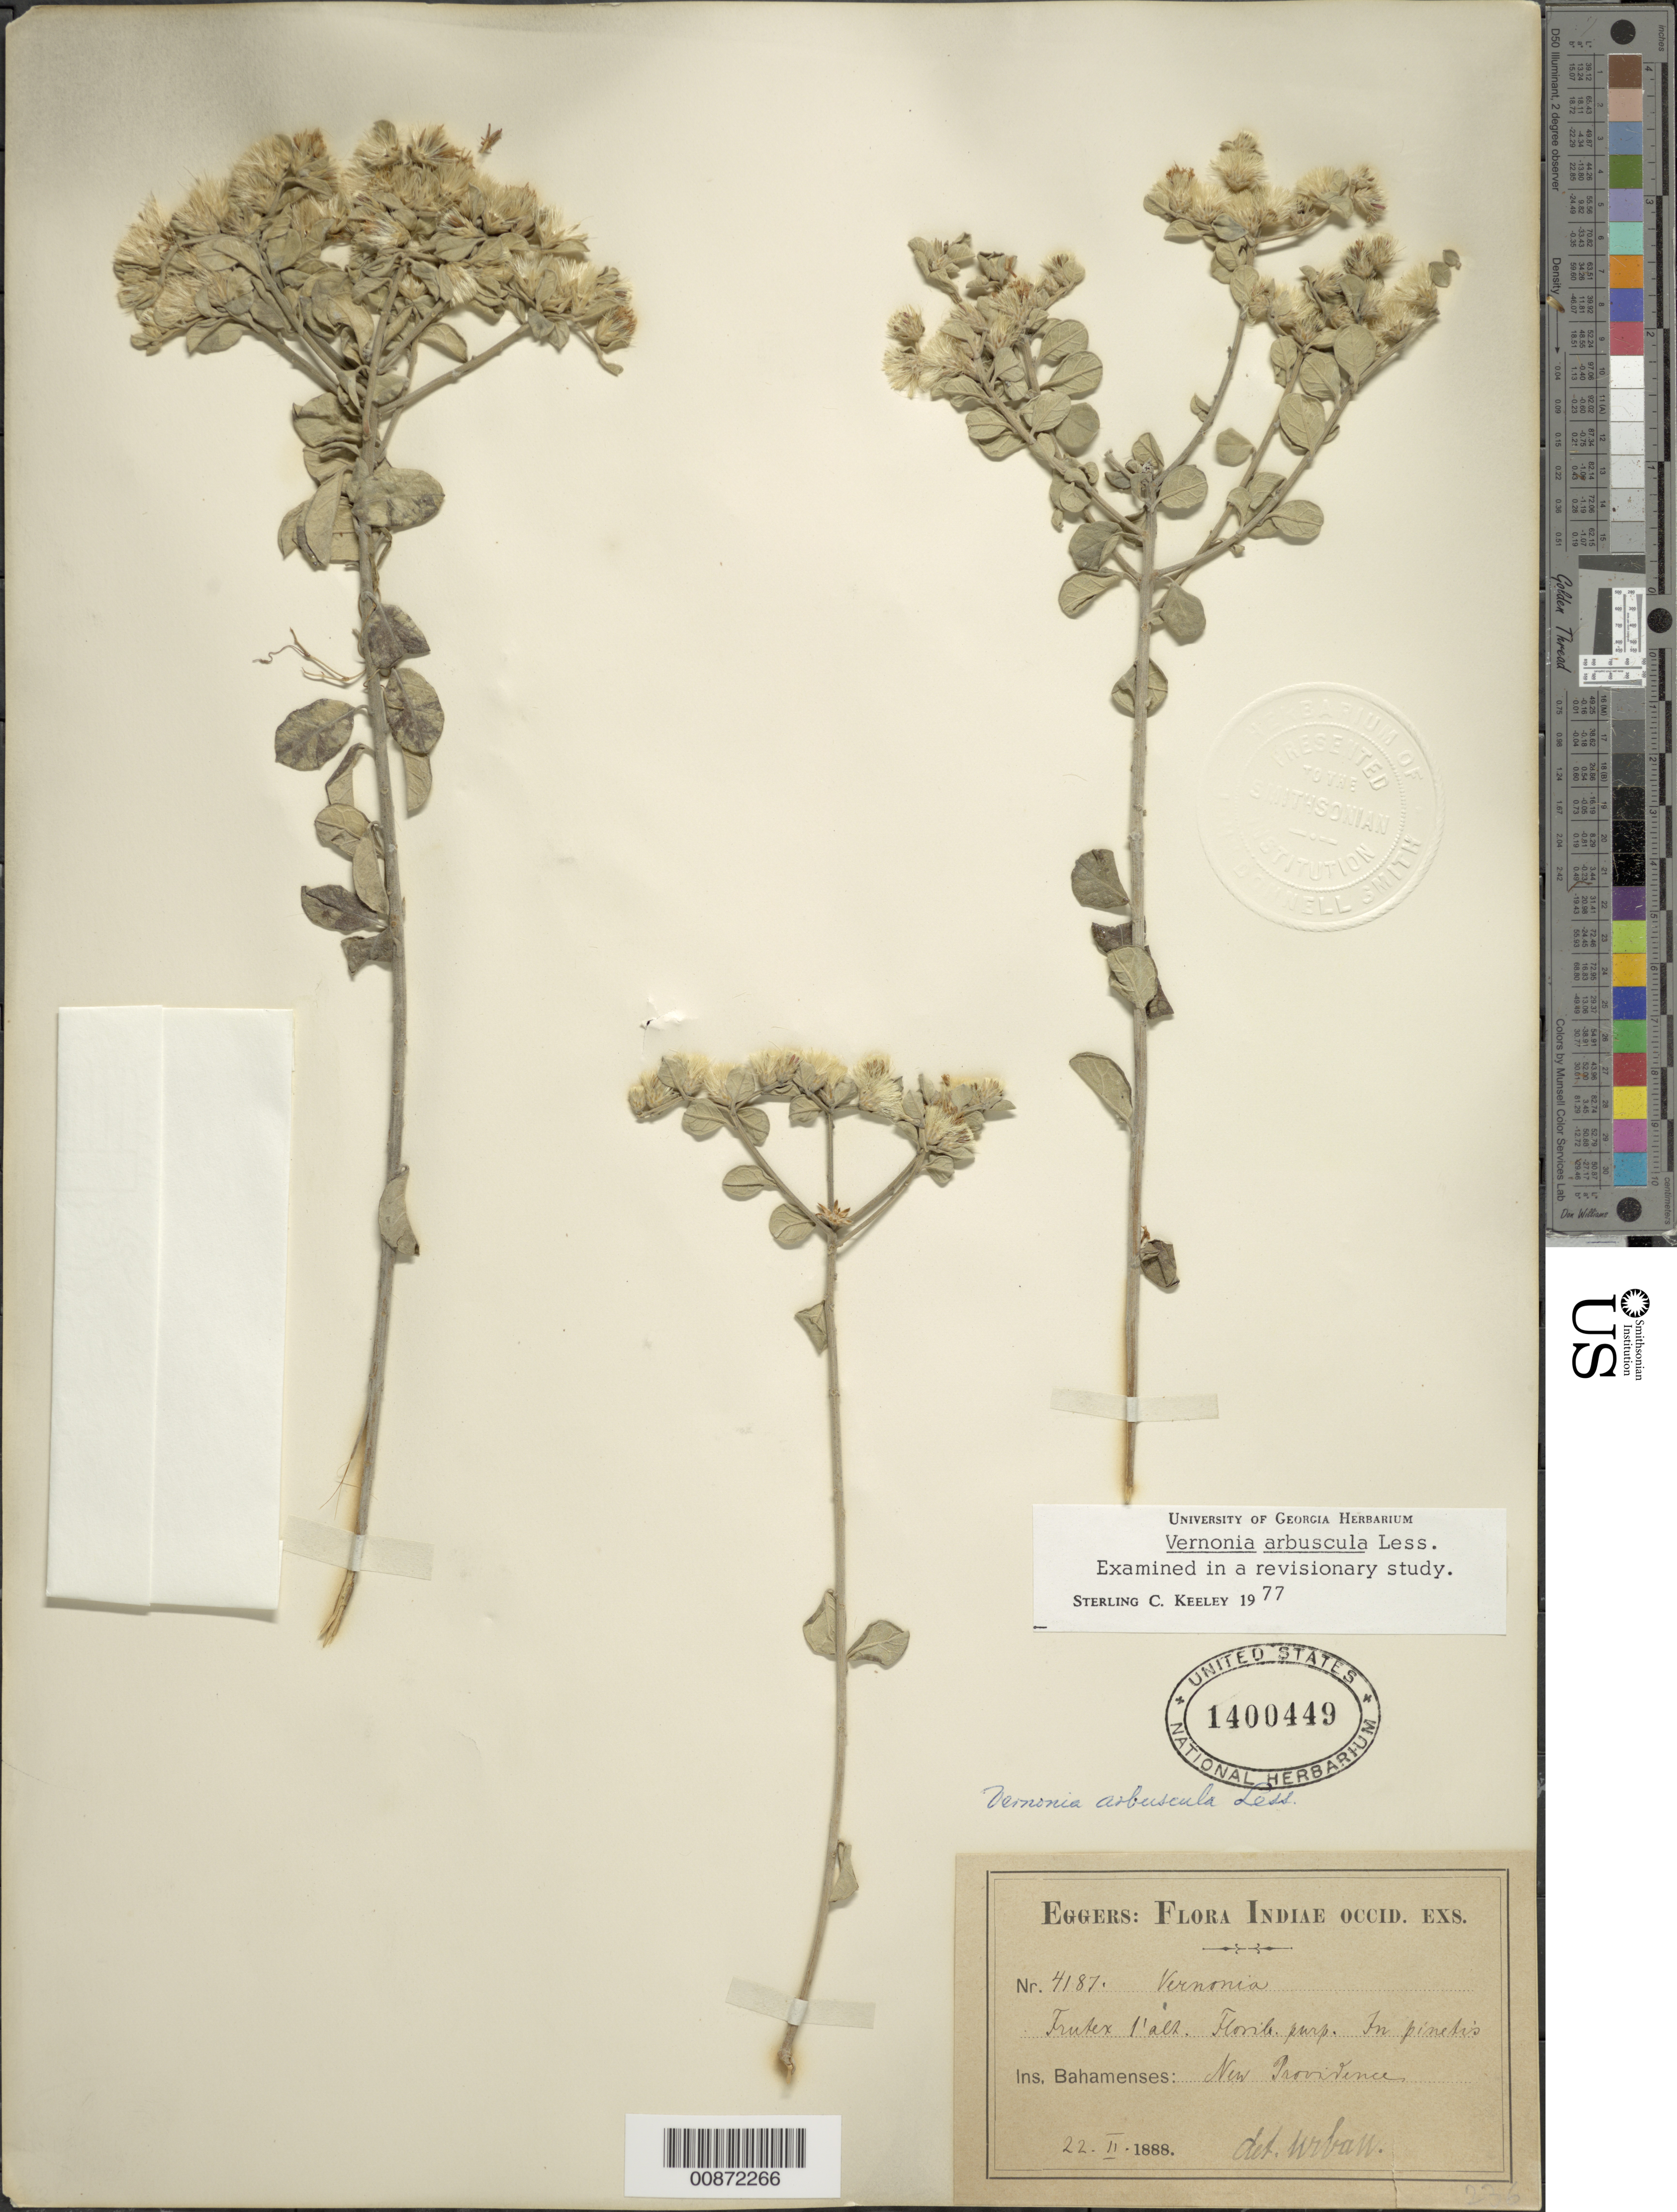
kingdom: Plantae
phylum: Tracheophyta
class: Magnoliopsida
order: Asterales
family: Asteraceae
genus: Lepidaploa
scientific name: Lepidaploa arbuscula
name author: (Less.) H. Rob.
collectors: H. F. A. von Eggers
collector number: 4187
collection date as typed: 22 Feb 1888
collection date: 1888-02-22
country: Bahamas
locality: New Providence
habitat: In pinetis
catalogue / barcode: US 1400449